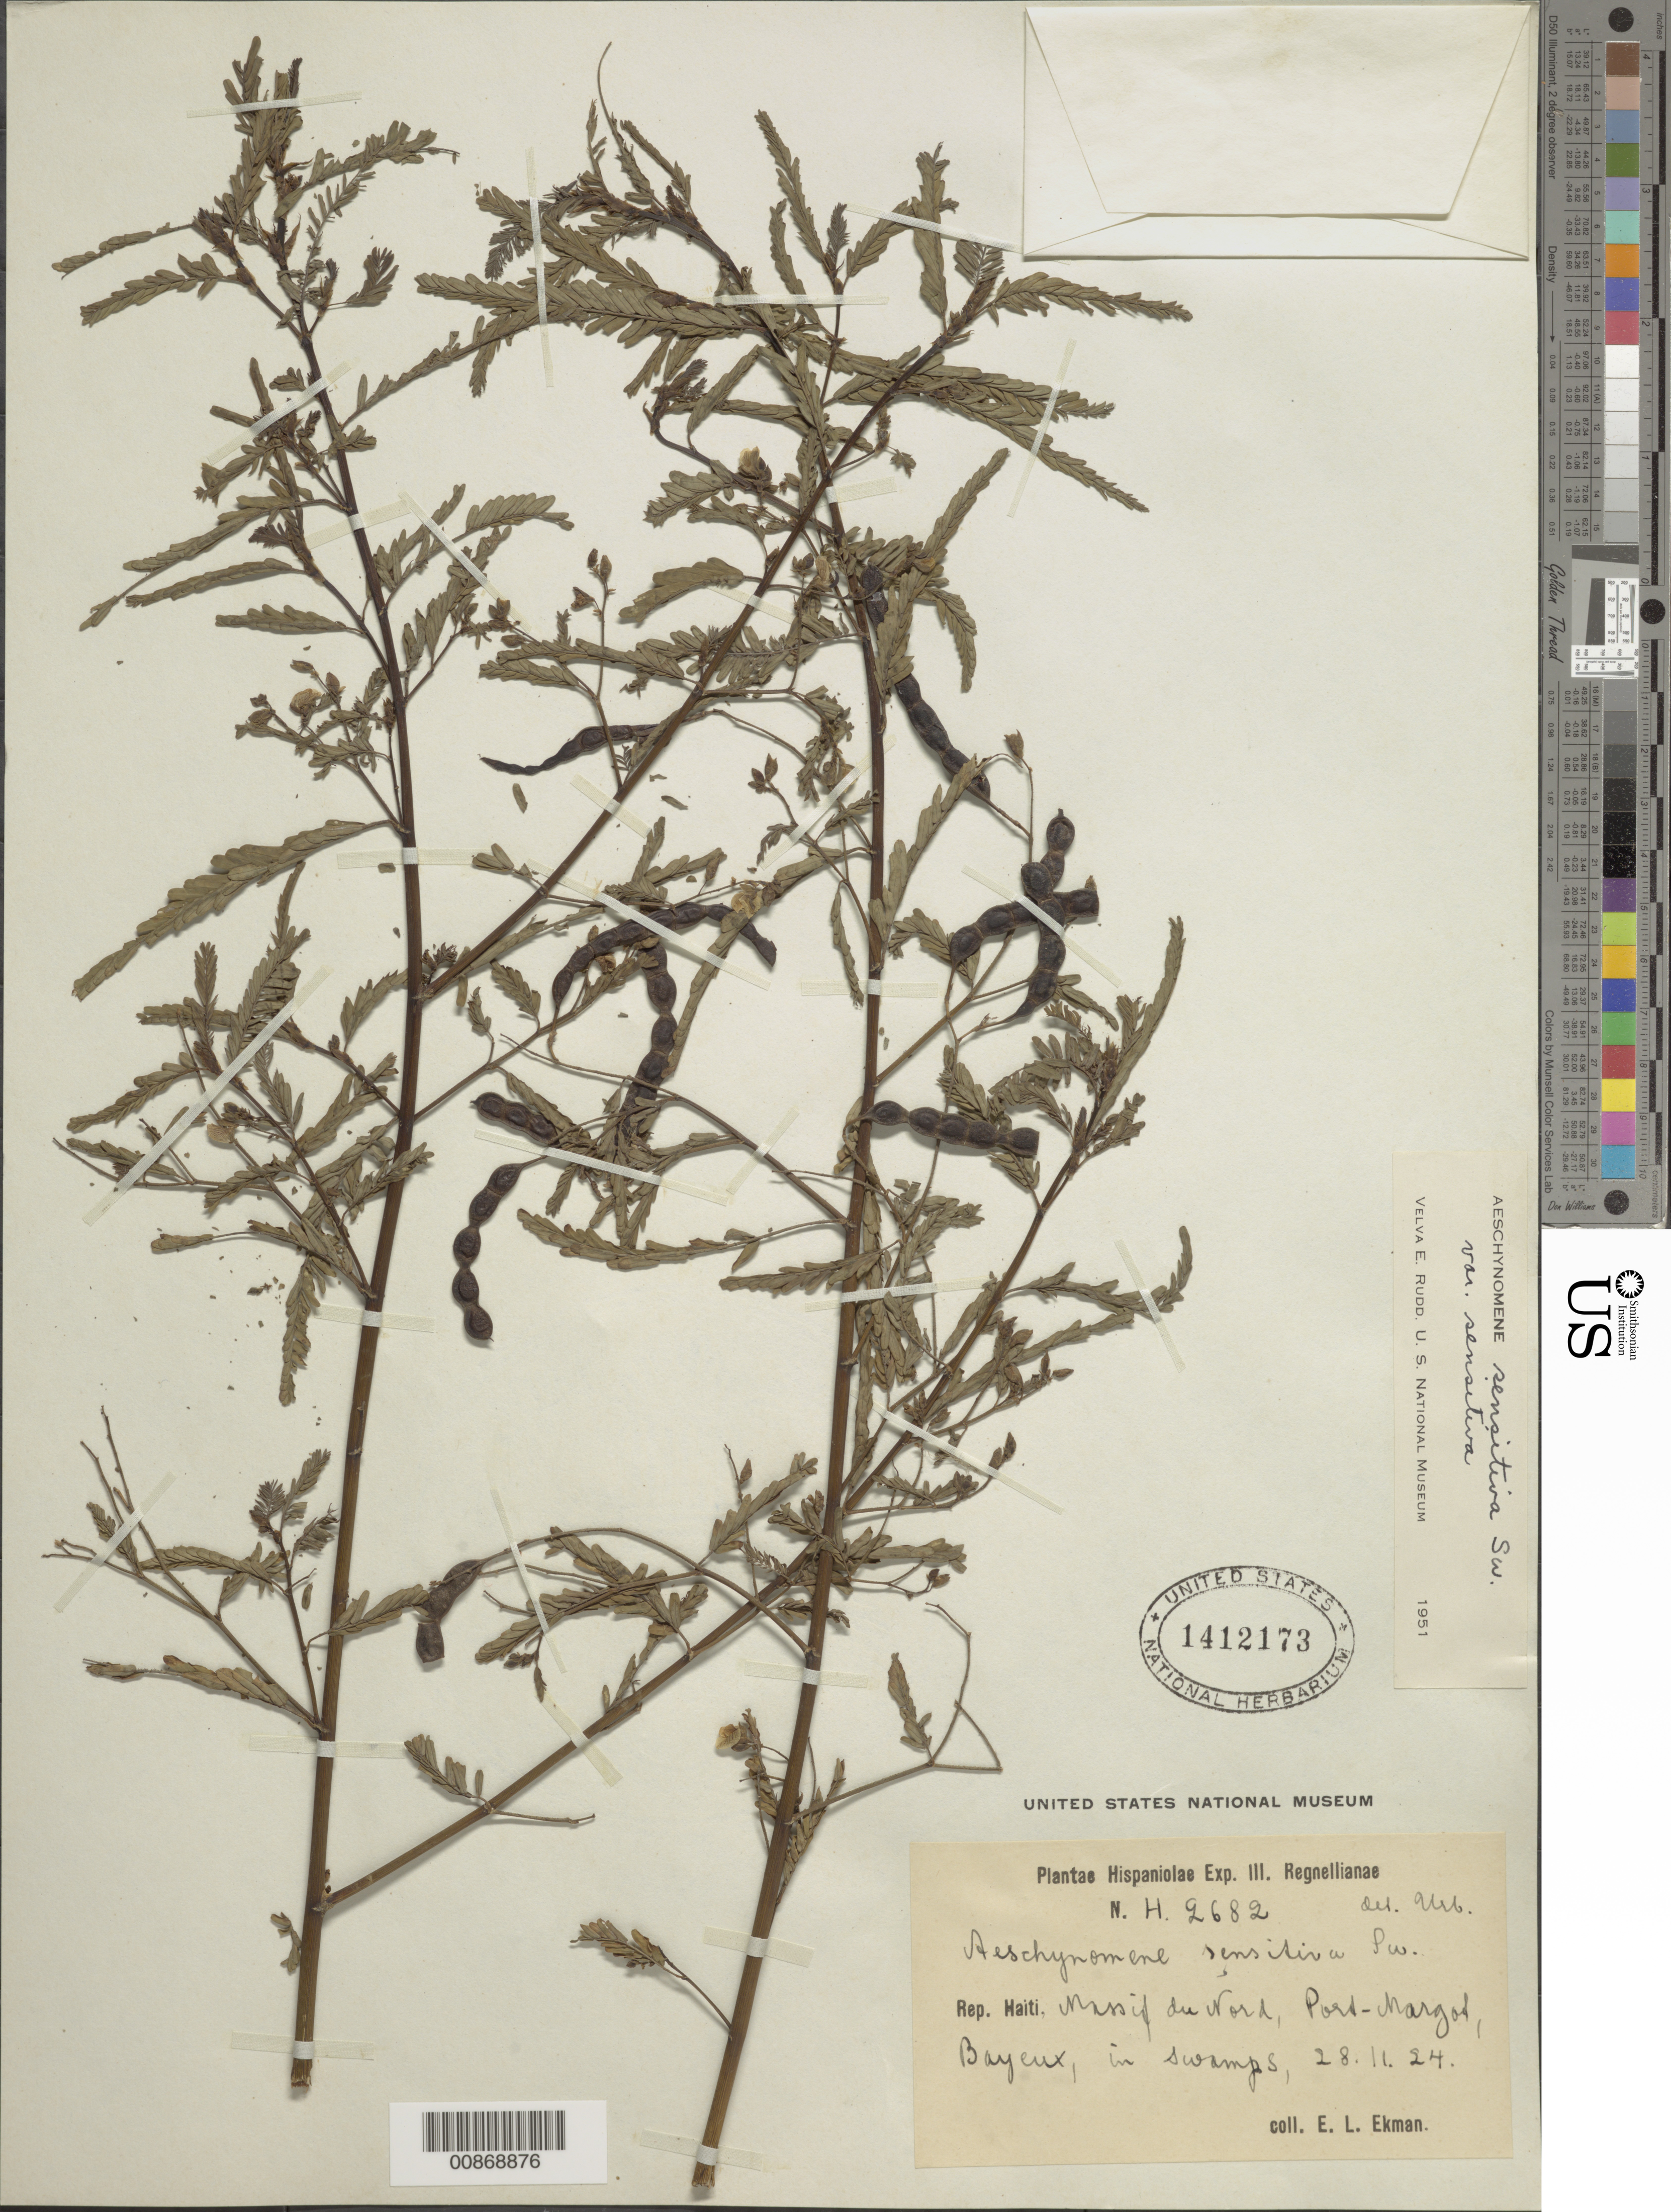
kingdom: Plantae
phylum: Tracheophyta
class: Magnoliopsida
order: Fabales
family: Fabaceae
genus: Aeschynomene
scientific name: Aeschynomene sensitiva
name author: Sw.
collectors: E. L. Ekman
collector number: H 2682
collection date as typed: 28 Nov 1924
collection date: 1924-11-28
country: Haiti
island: Hispaniola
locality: Massif du Nord, Port-Margot, Bayeux.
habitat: In swamps.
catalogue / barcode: US 1412173